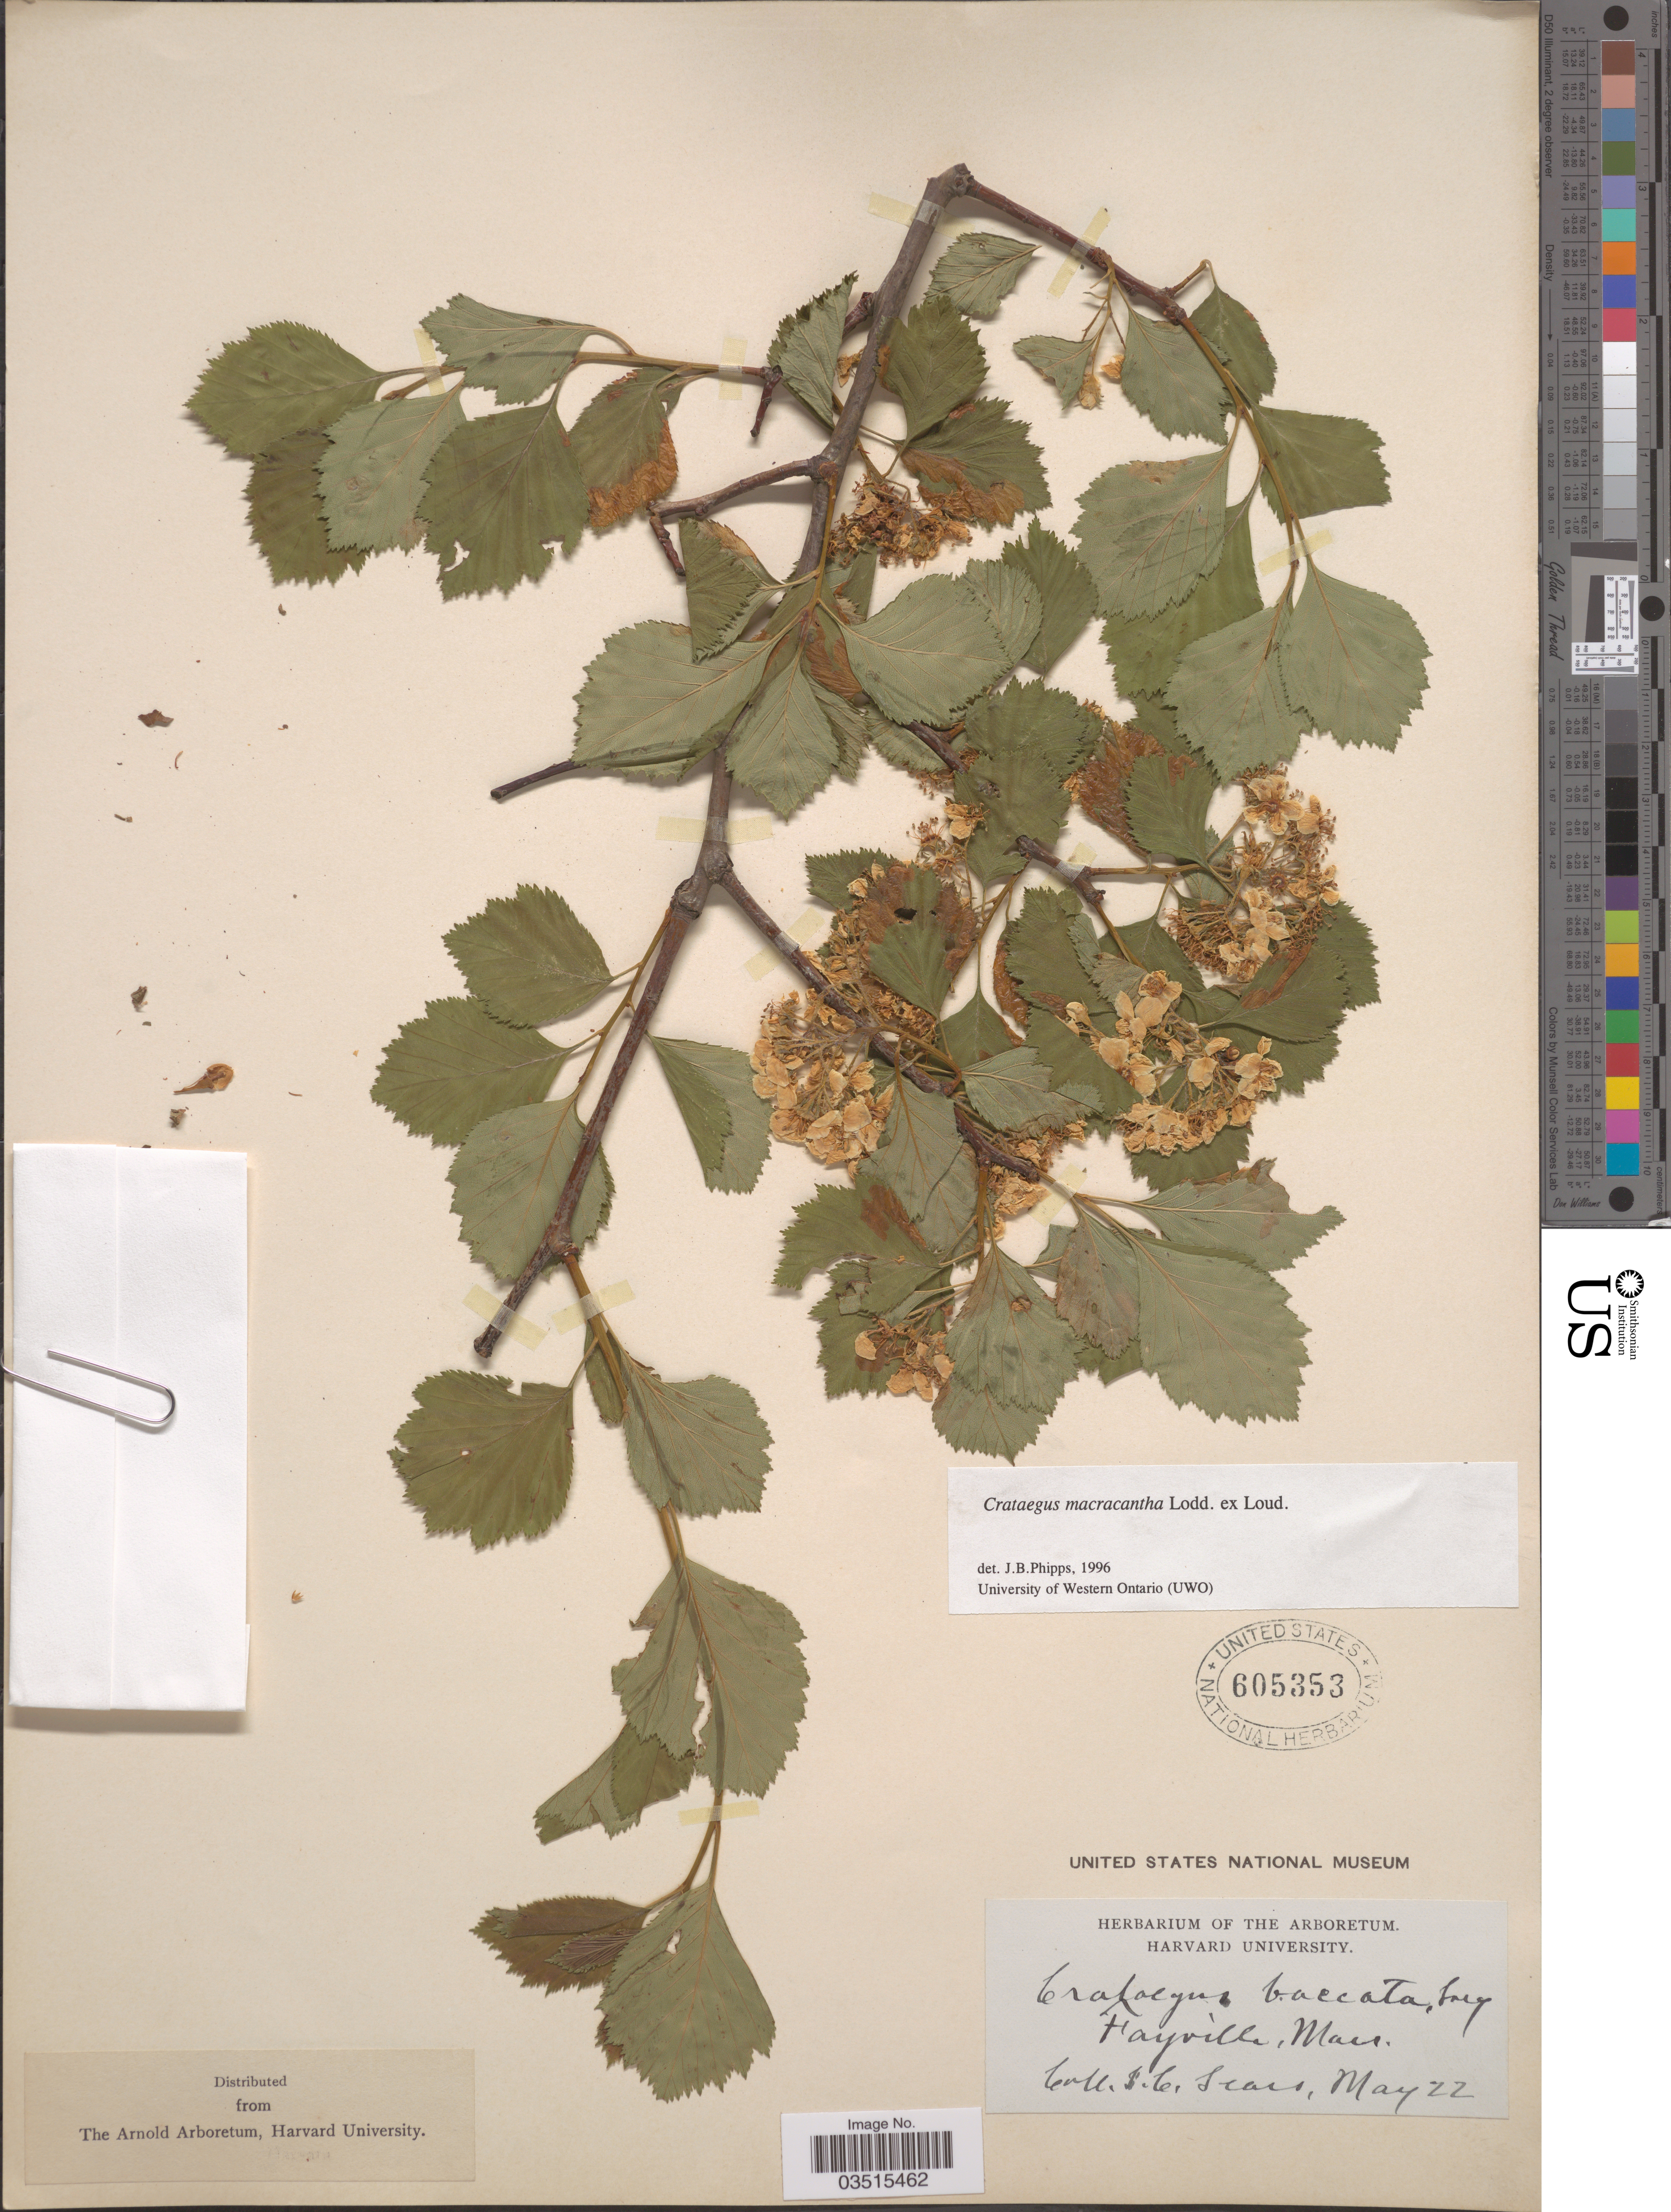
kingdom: Plantae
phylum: Tracheophyta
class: Magnoliopsida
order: Rosales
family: Rosaceae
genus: Crataegus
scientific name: Crataegus macracantha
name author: (Lindl.) Lodd. ex Loudon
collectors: F. Sears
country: United States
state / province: Massachusetts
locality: Fayville.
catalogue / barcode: US 605353